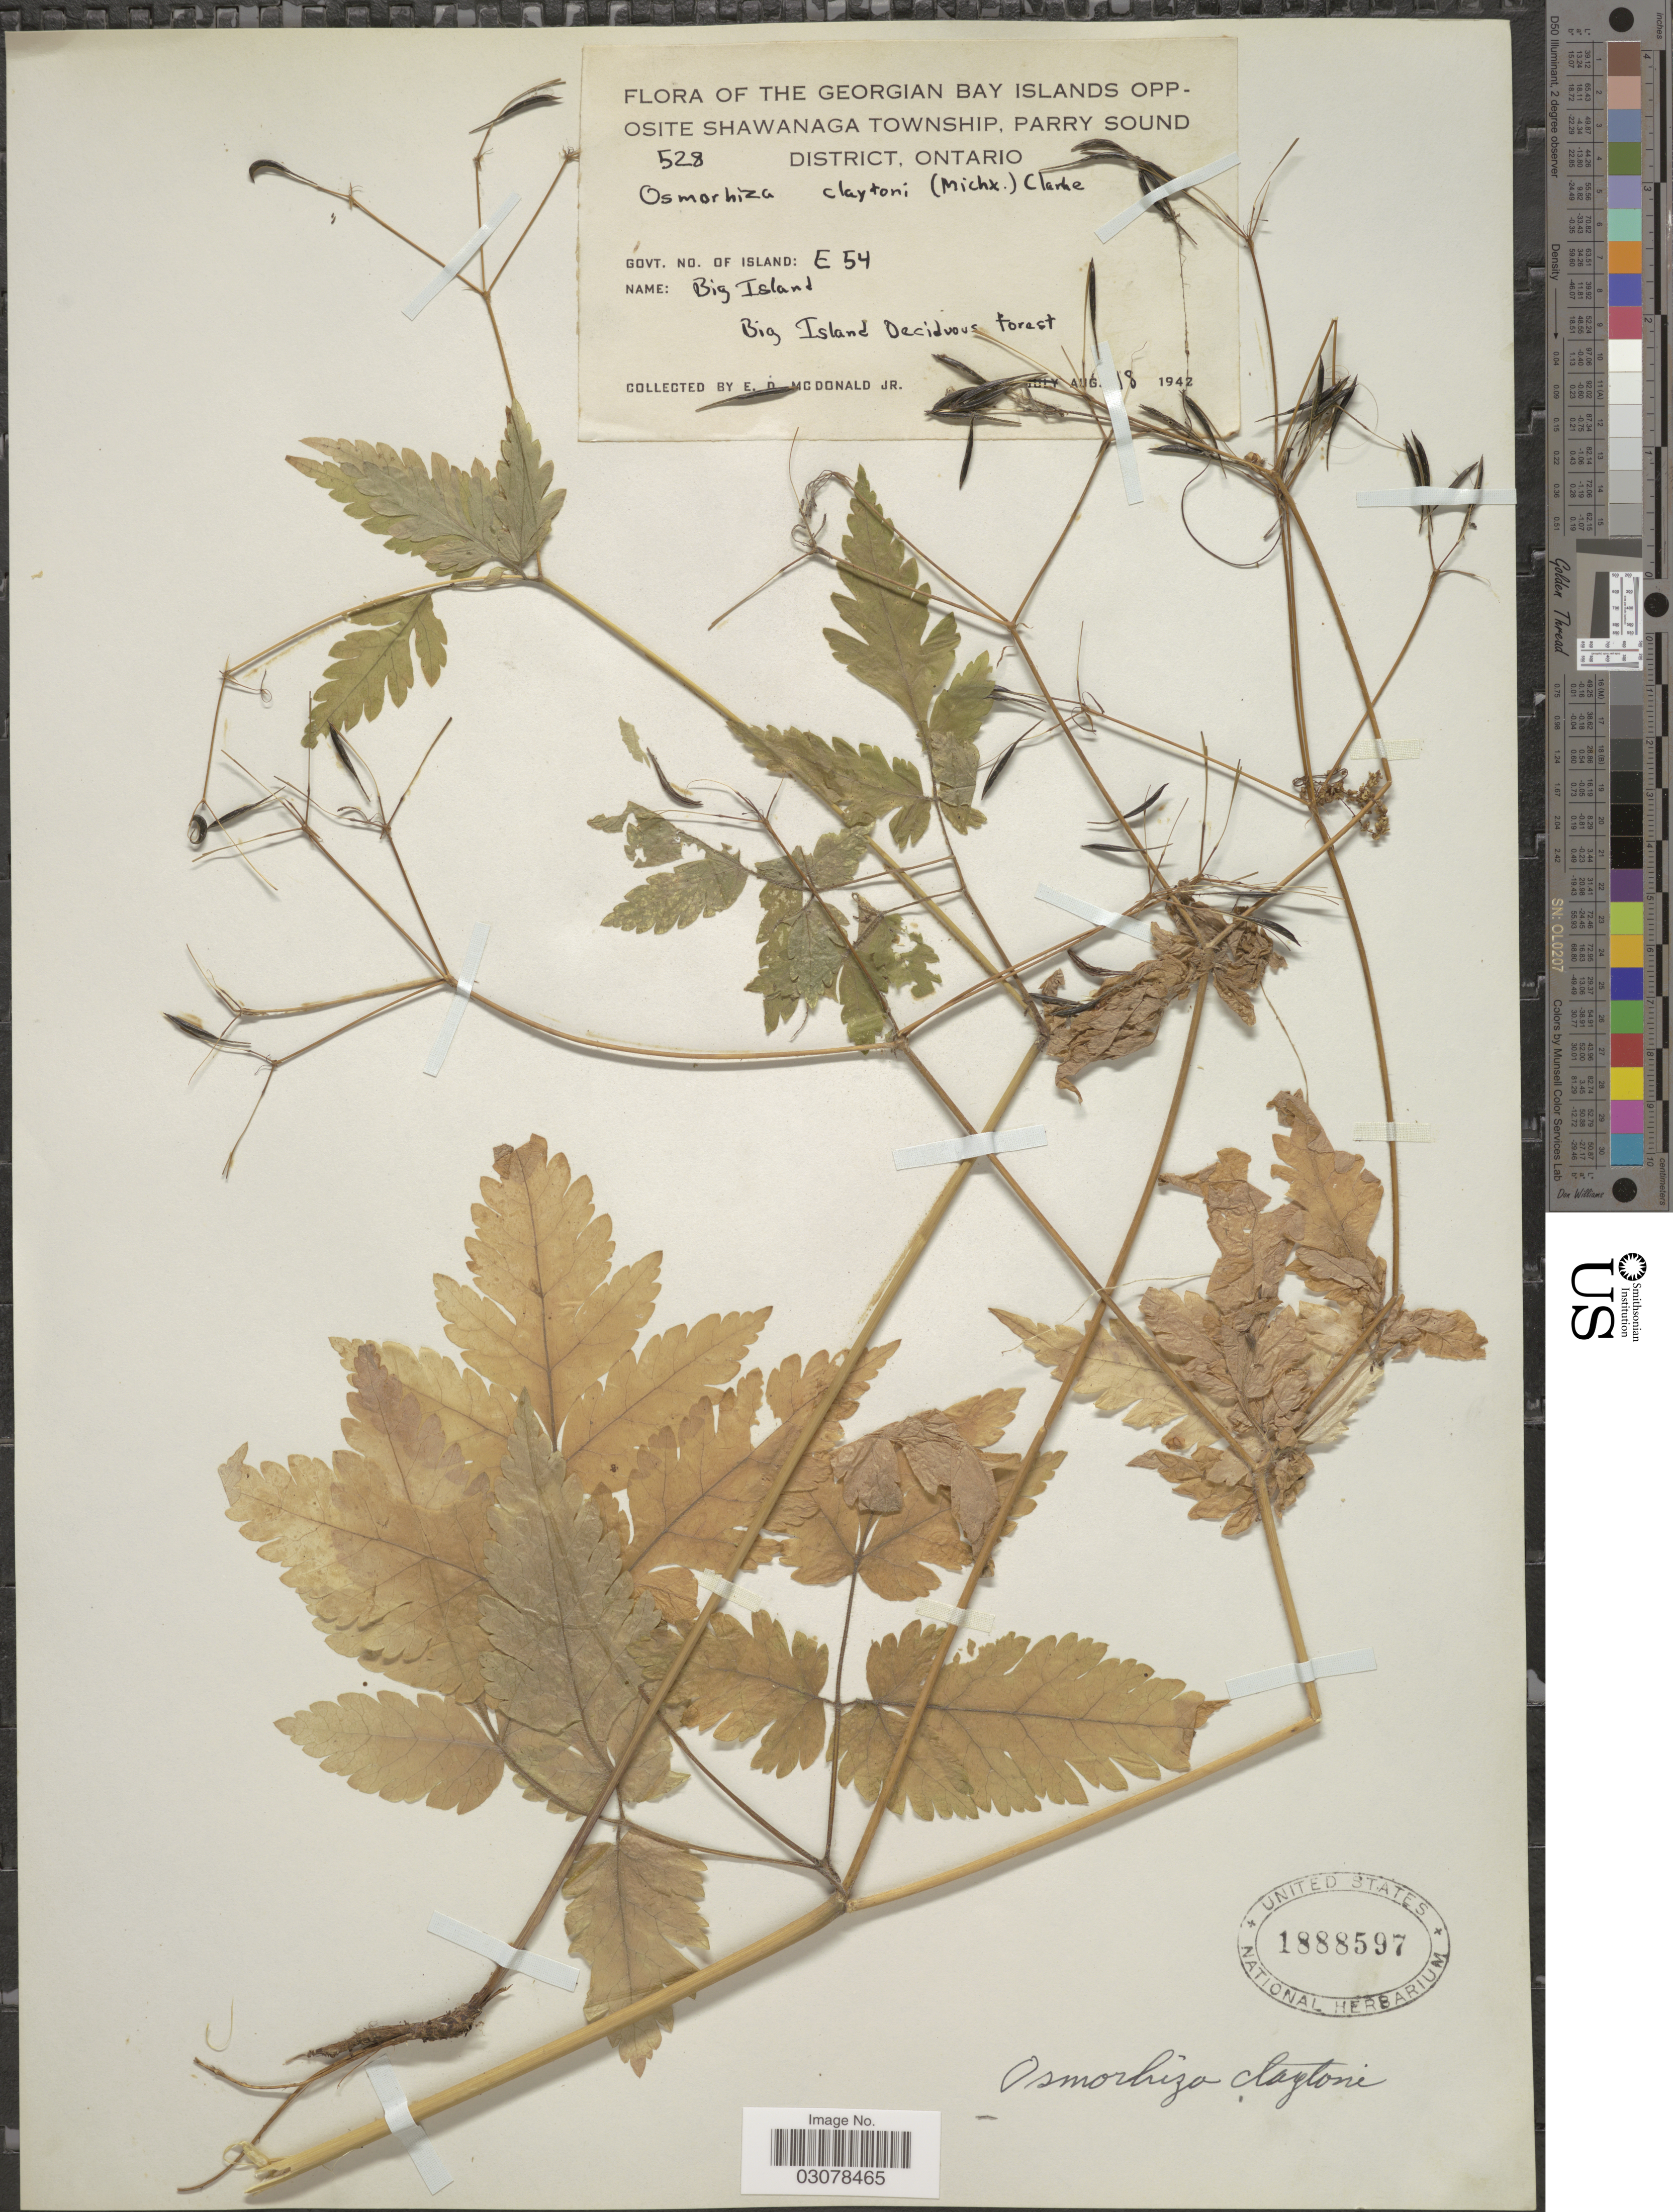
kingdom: Plantae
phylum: Tracheophyta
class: Magnoliopsida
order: Apiales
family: Apiaceae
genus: Osmorhiza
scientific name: Osmorhiza claytonii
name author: (Michx.) C.B. Clarke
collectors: E. D. McDonald Jr.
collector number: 528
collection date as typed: July Aug. 18 1942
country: Canada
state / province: Ontario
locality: Georgian Bay Islands opposite Shawanaga Township, Parry sound District. Govt. No. of Island: E 54. Big Island. Big Island Deciduous forest.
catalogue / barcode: US 1888597